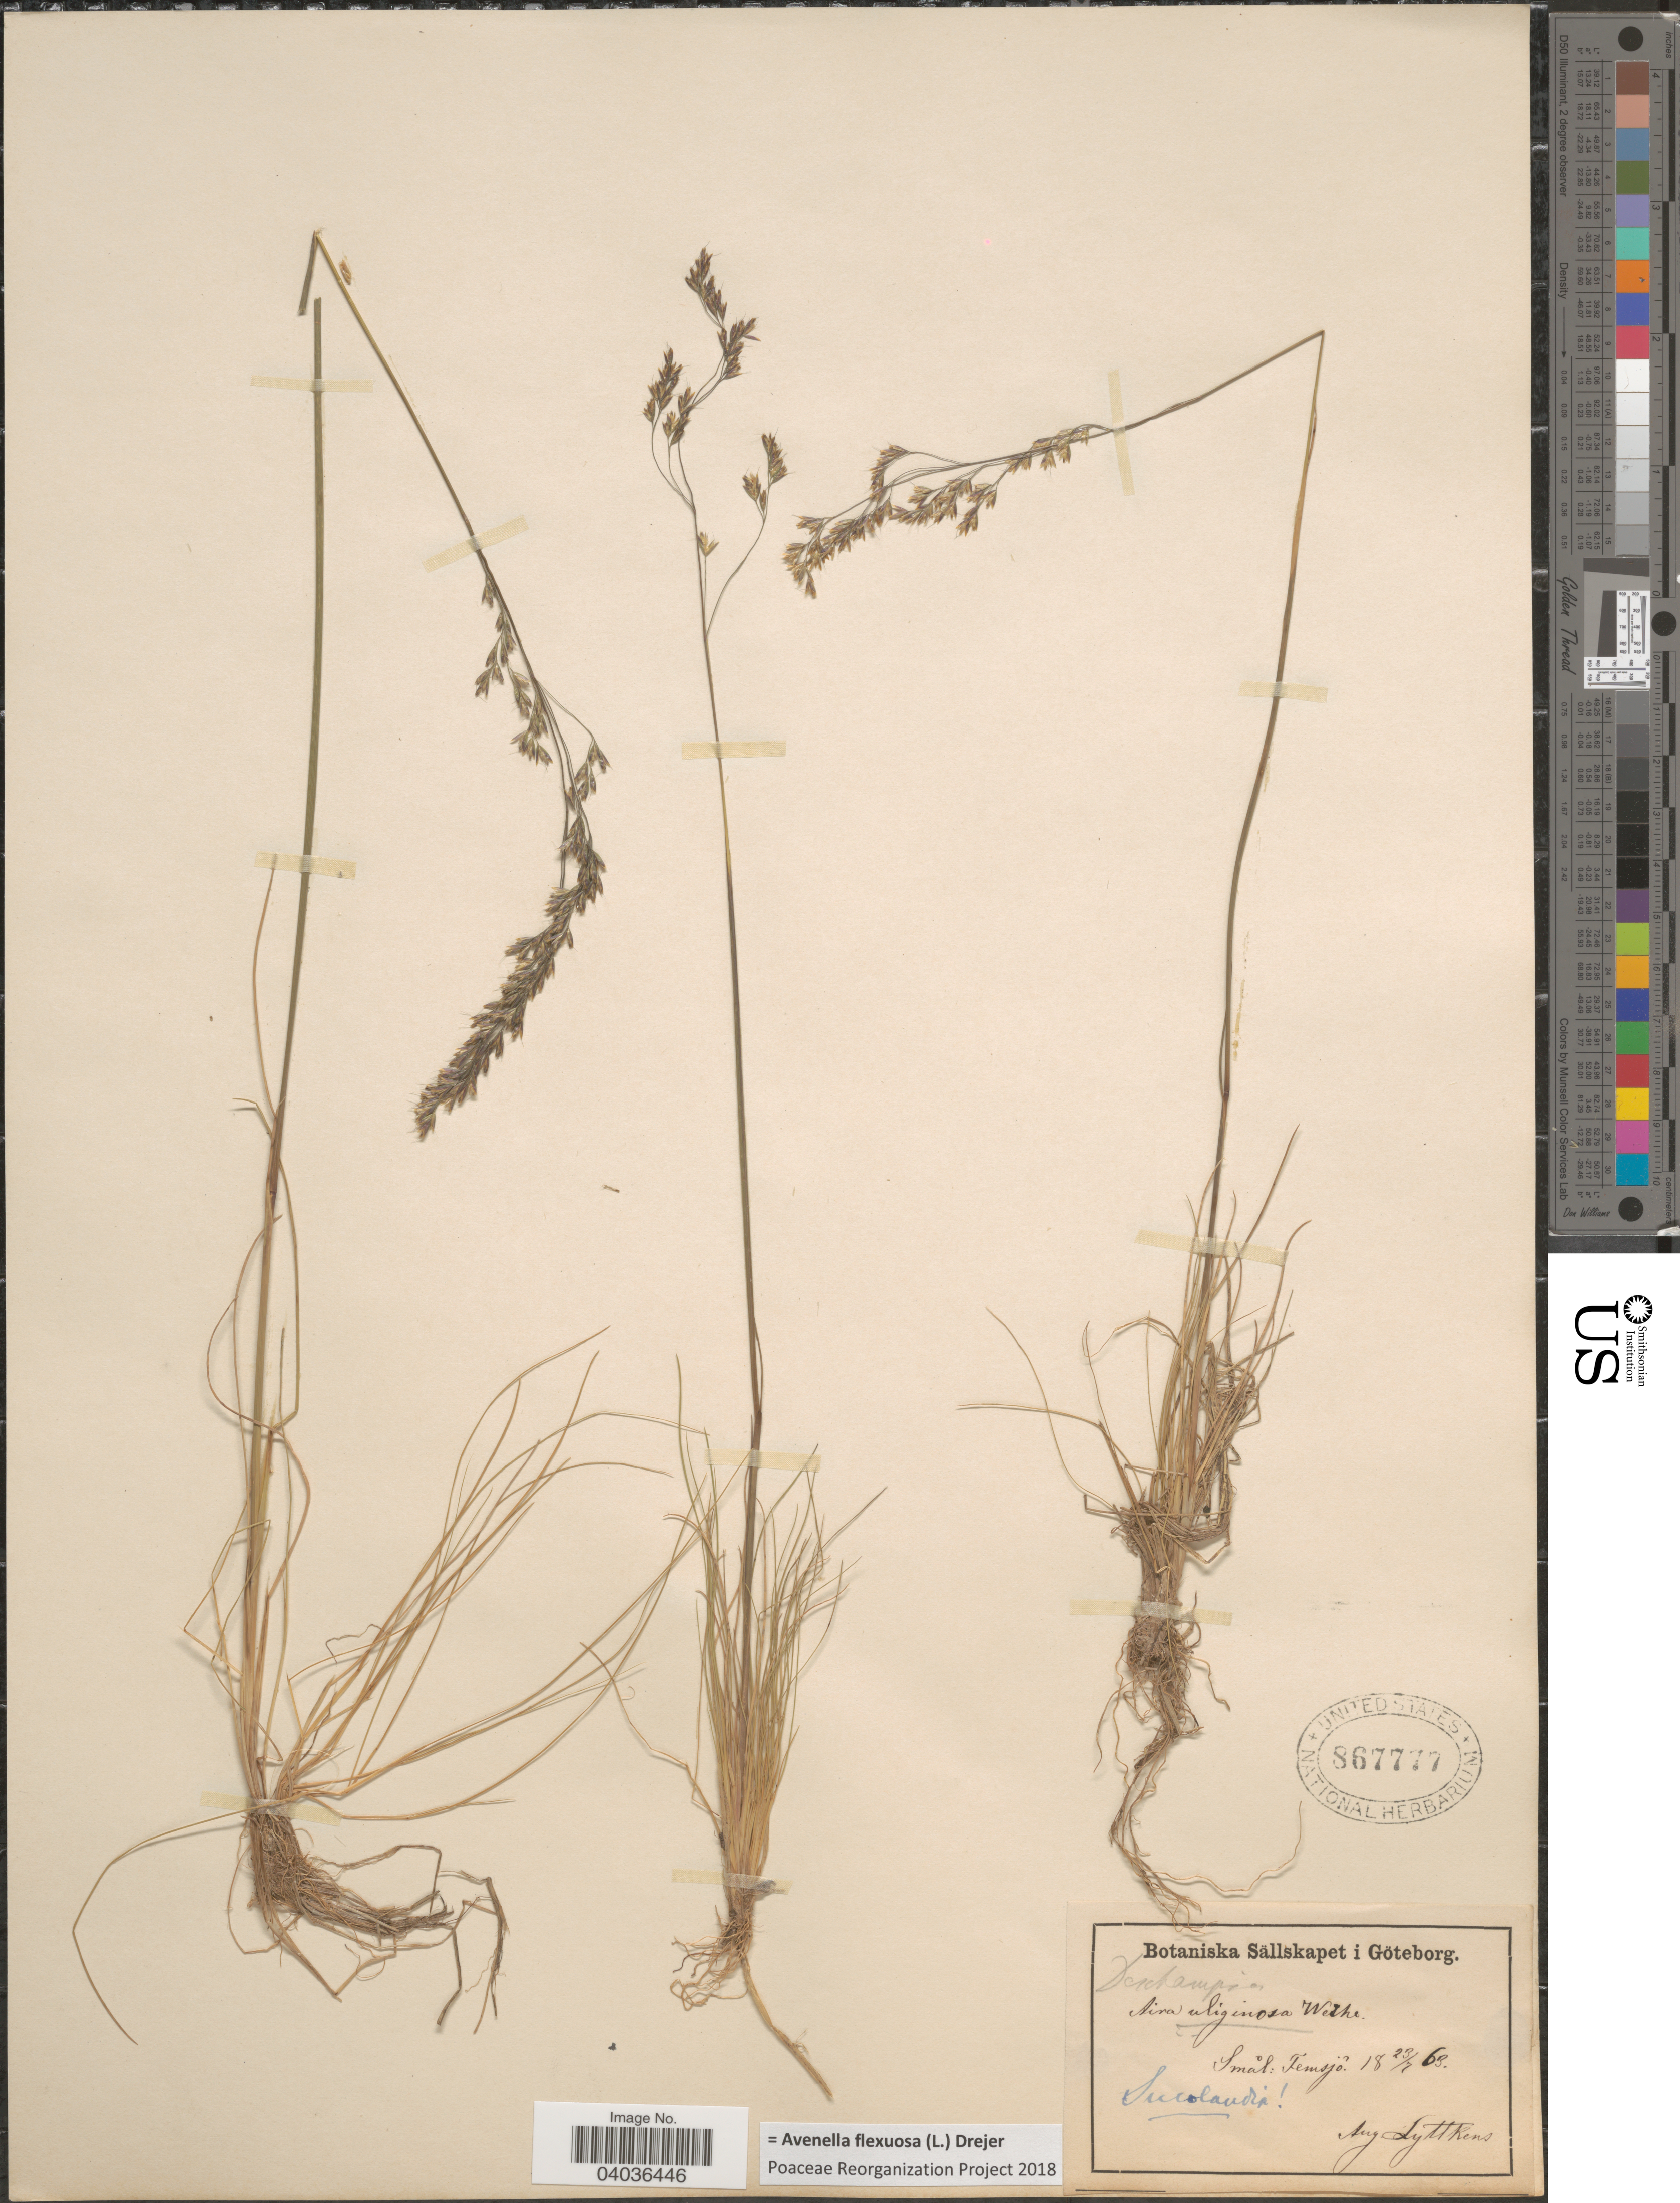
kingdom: Plantae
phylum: Tracheophyta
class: Liliopsida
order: Poales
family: Poaceae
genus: Avenella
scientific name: Avenella flexuosa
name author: (L.) Drejer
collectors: A. Lyttkens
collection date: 1863-07-23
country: Sweden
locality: Smål: Temsjo. Sucolandia.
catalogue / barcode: US 867777